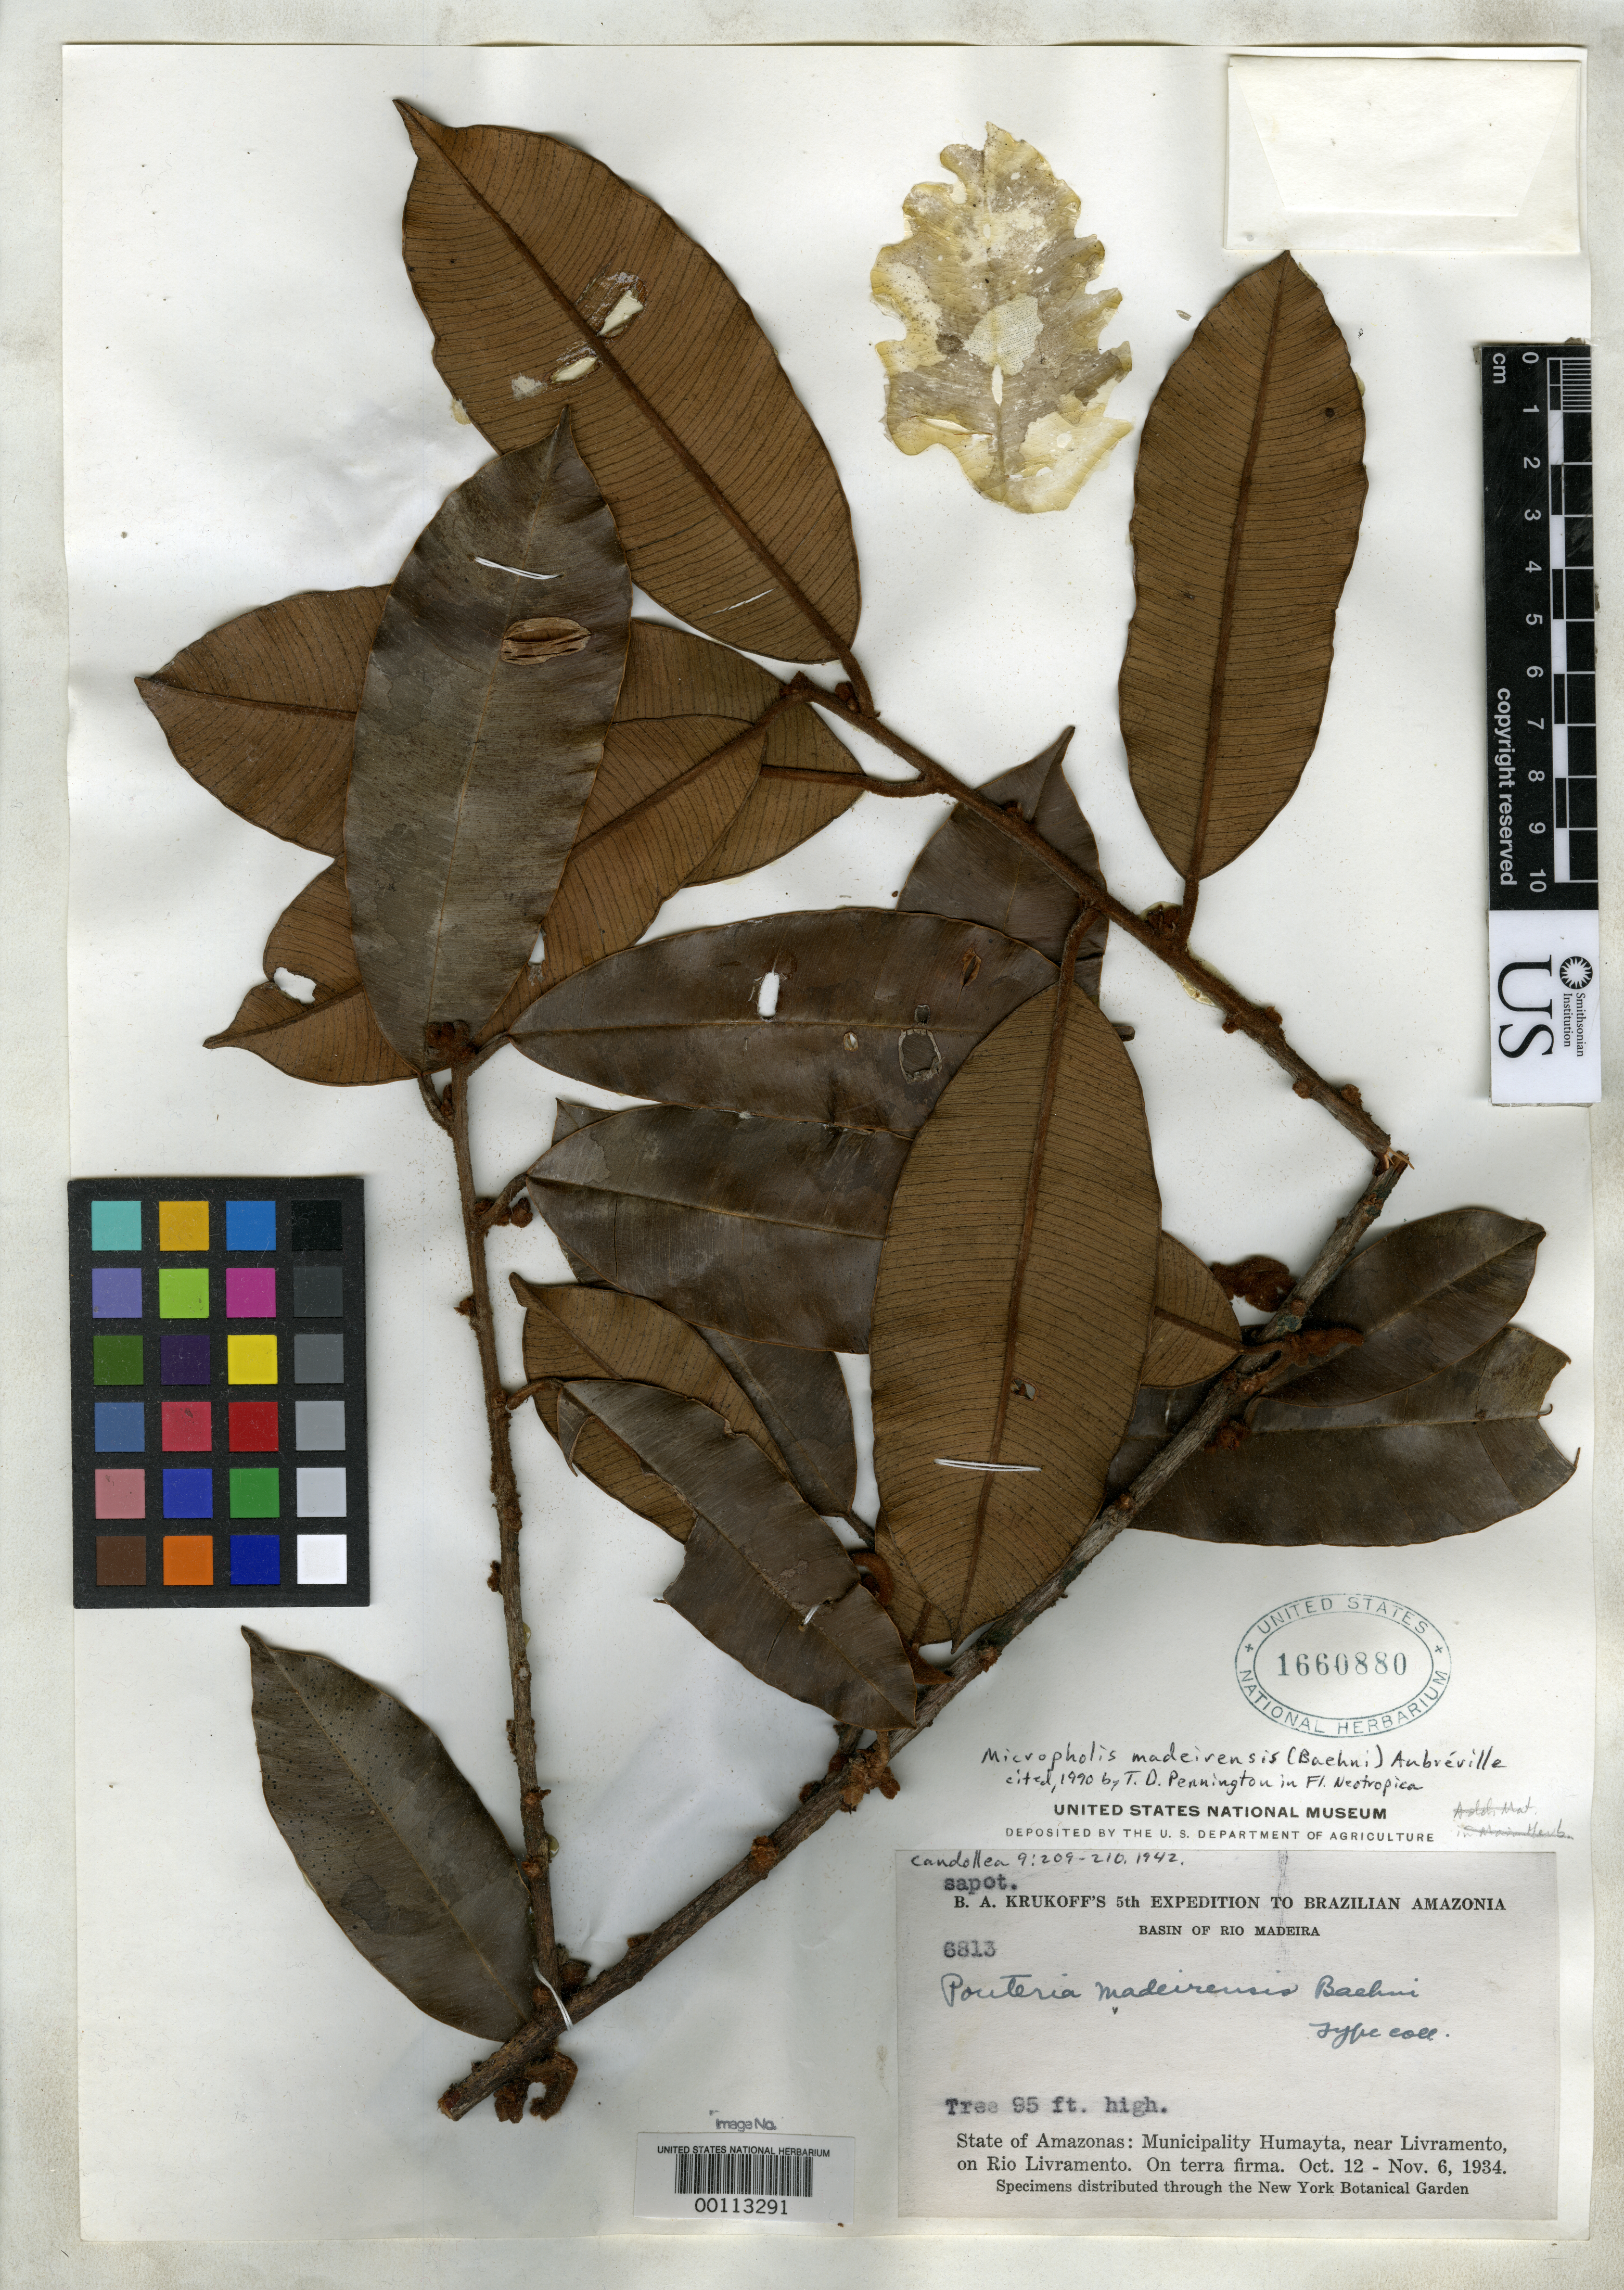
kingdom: Plantae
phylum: Tracheophyta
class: Magnoliopsida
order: Ericales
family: Sapotaceae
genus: Pouteria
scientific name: Pouteria madeirensis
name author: Baehni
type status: Isotype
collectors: B. A. Krukoff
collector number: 6813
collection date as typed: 12 Oct 1934 to 06 Nov 1934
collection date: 1934-10-12/1934-11-06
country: Brazil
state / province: Amazonas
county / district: Humaitá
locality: Near Livramento on Rio Livramento.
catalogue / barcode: US 1660880